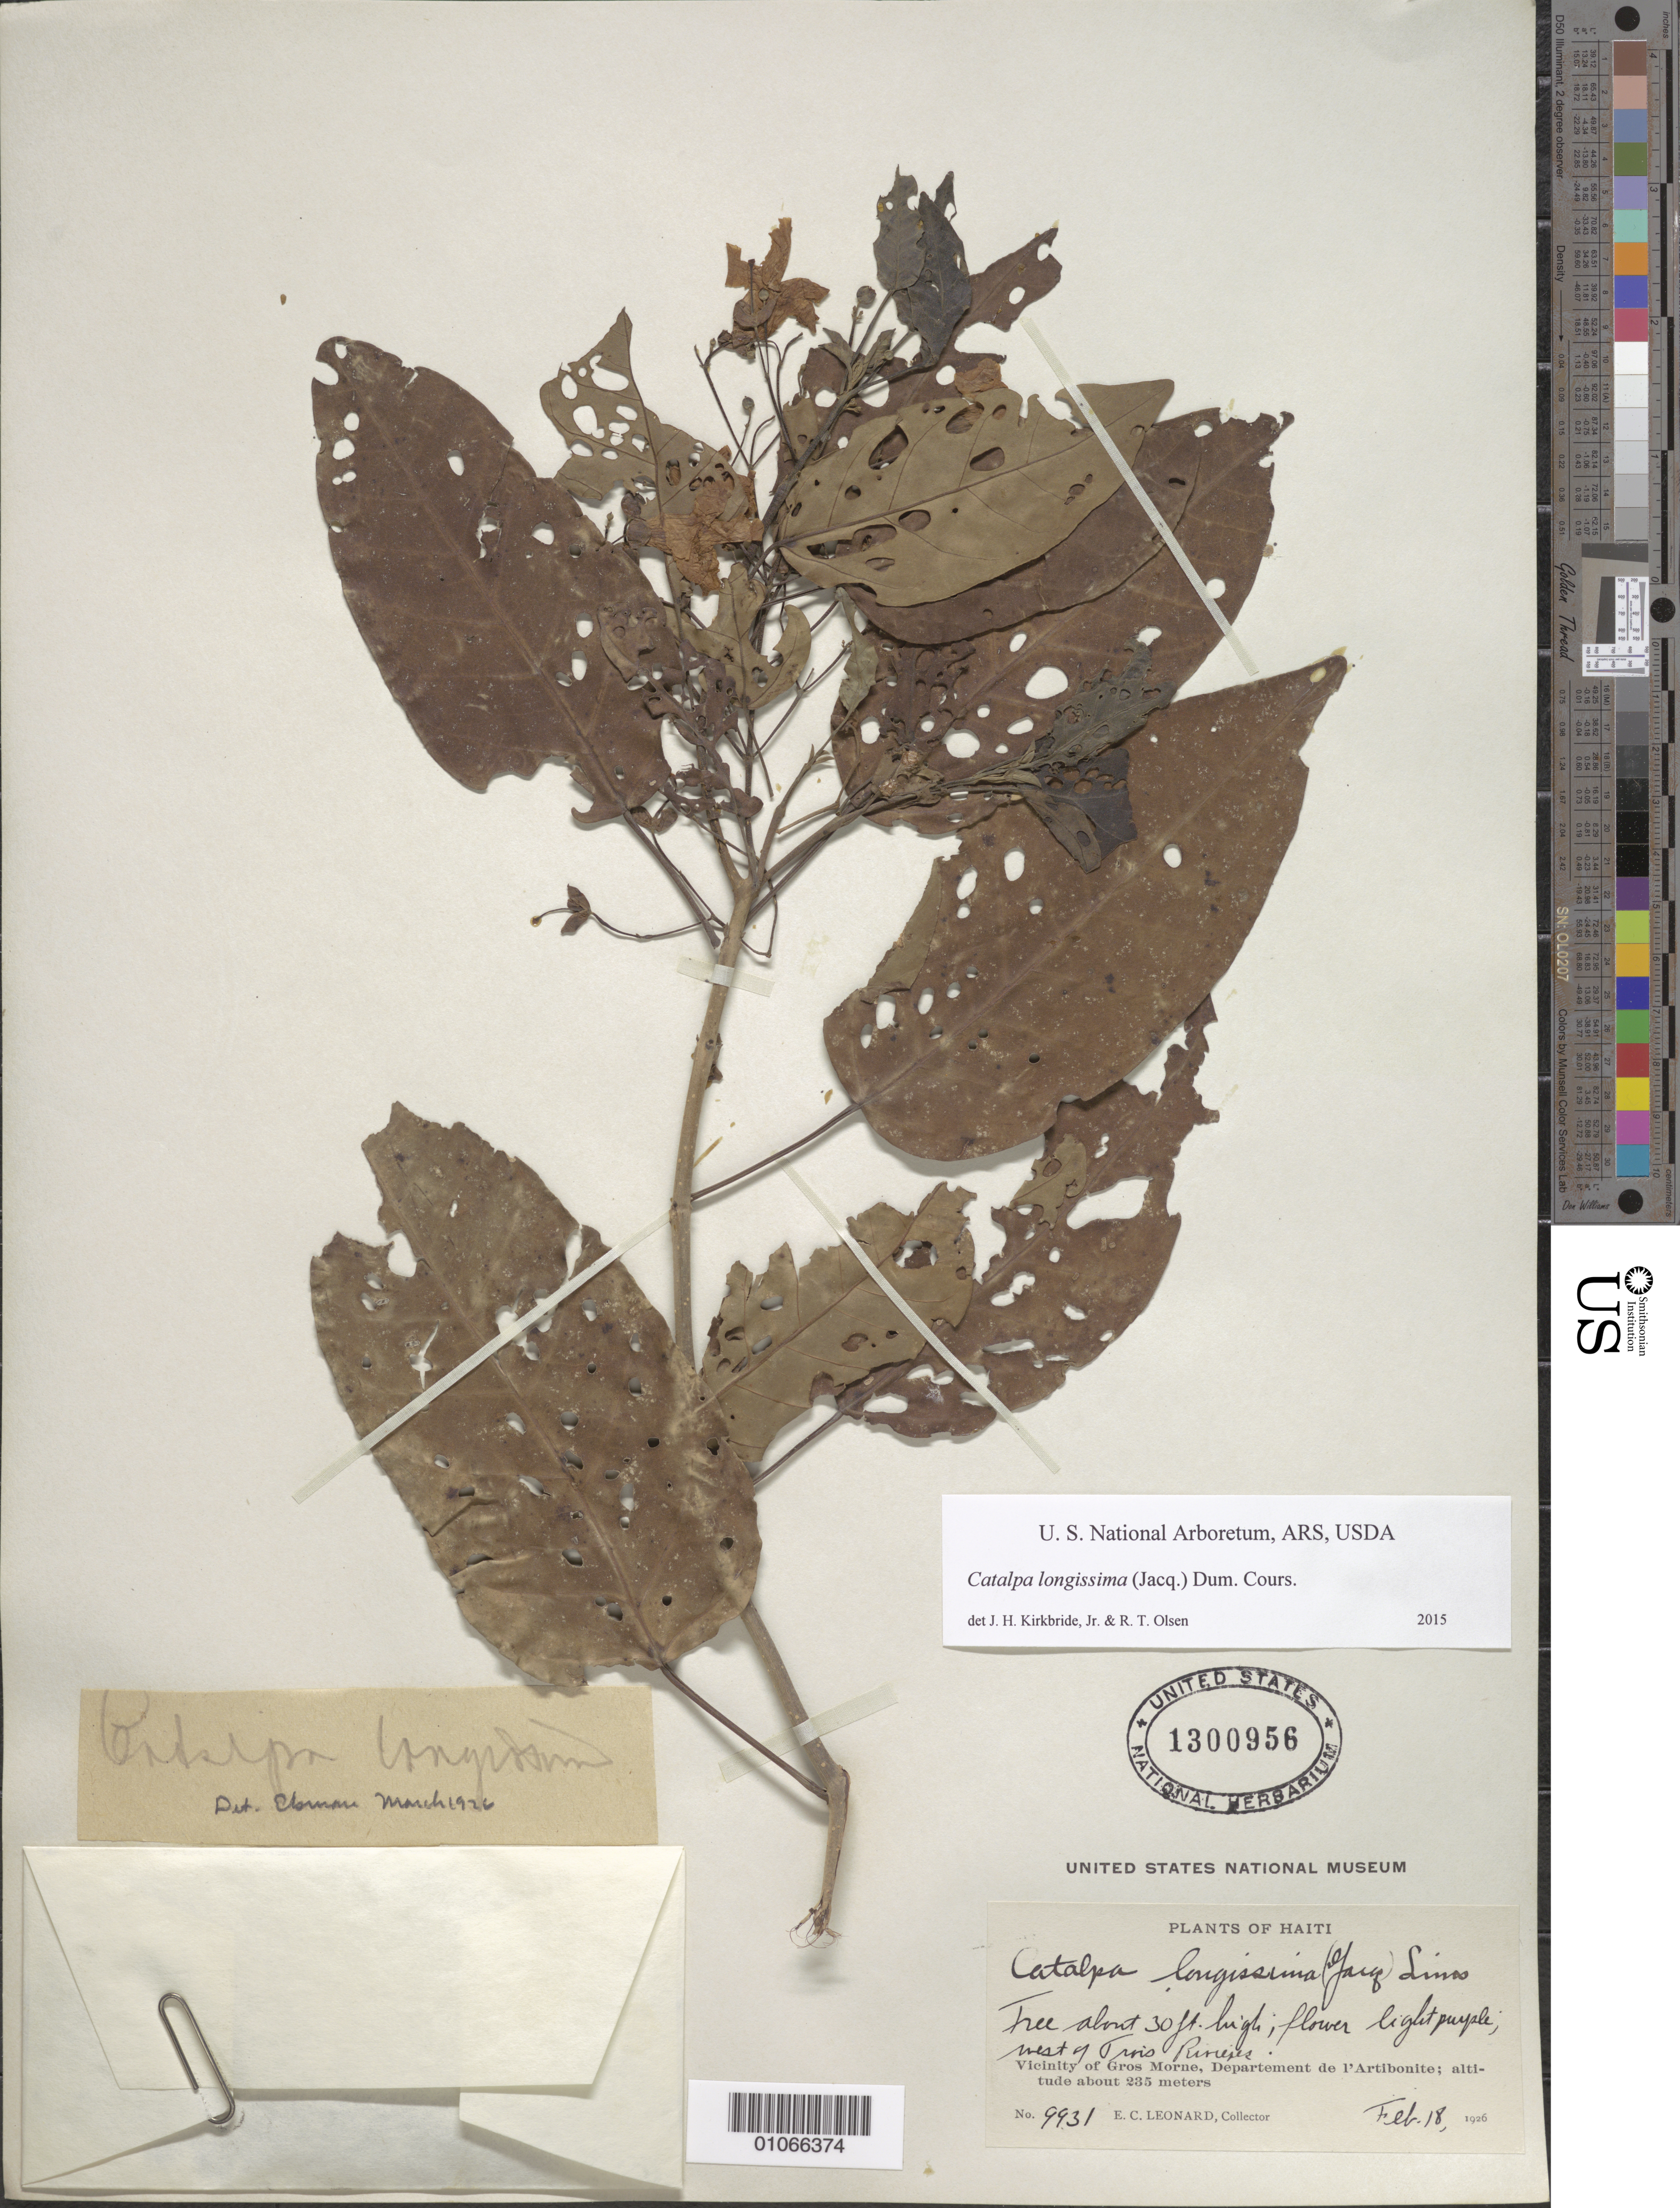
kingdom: Plantae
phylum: Tracheophyta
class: Magnoliopsida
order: Lamiales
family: Bignoniaceae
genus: Catalpa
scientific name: Catalpa longissima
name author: (Jacq.) Dum. Cours.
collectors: E. C. Leonard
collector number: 9931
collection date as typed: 18 Feb 1926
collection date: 1926-02-18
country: Haiti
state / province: Artibonite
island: Hispaniola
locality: Vicinity of Gros Morne, west of Trois Rivieres.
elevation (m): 235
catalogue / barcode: US 1300956